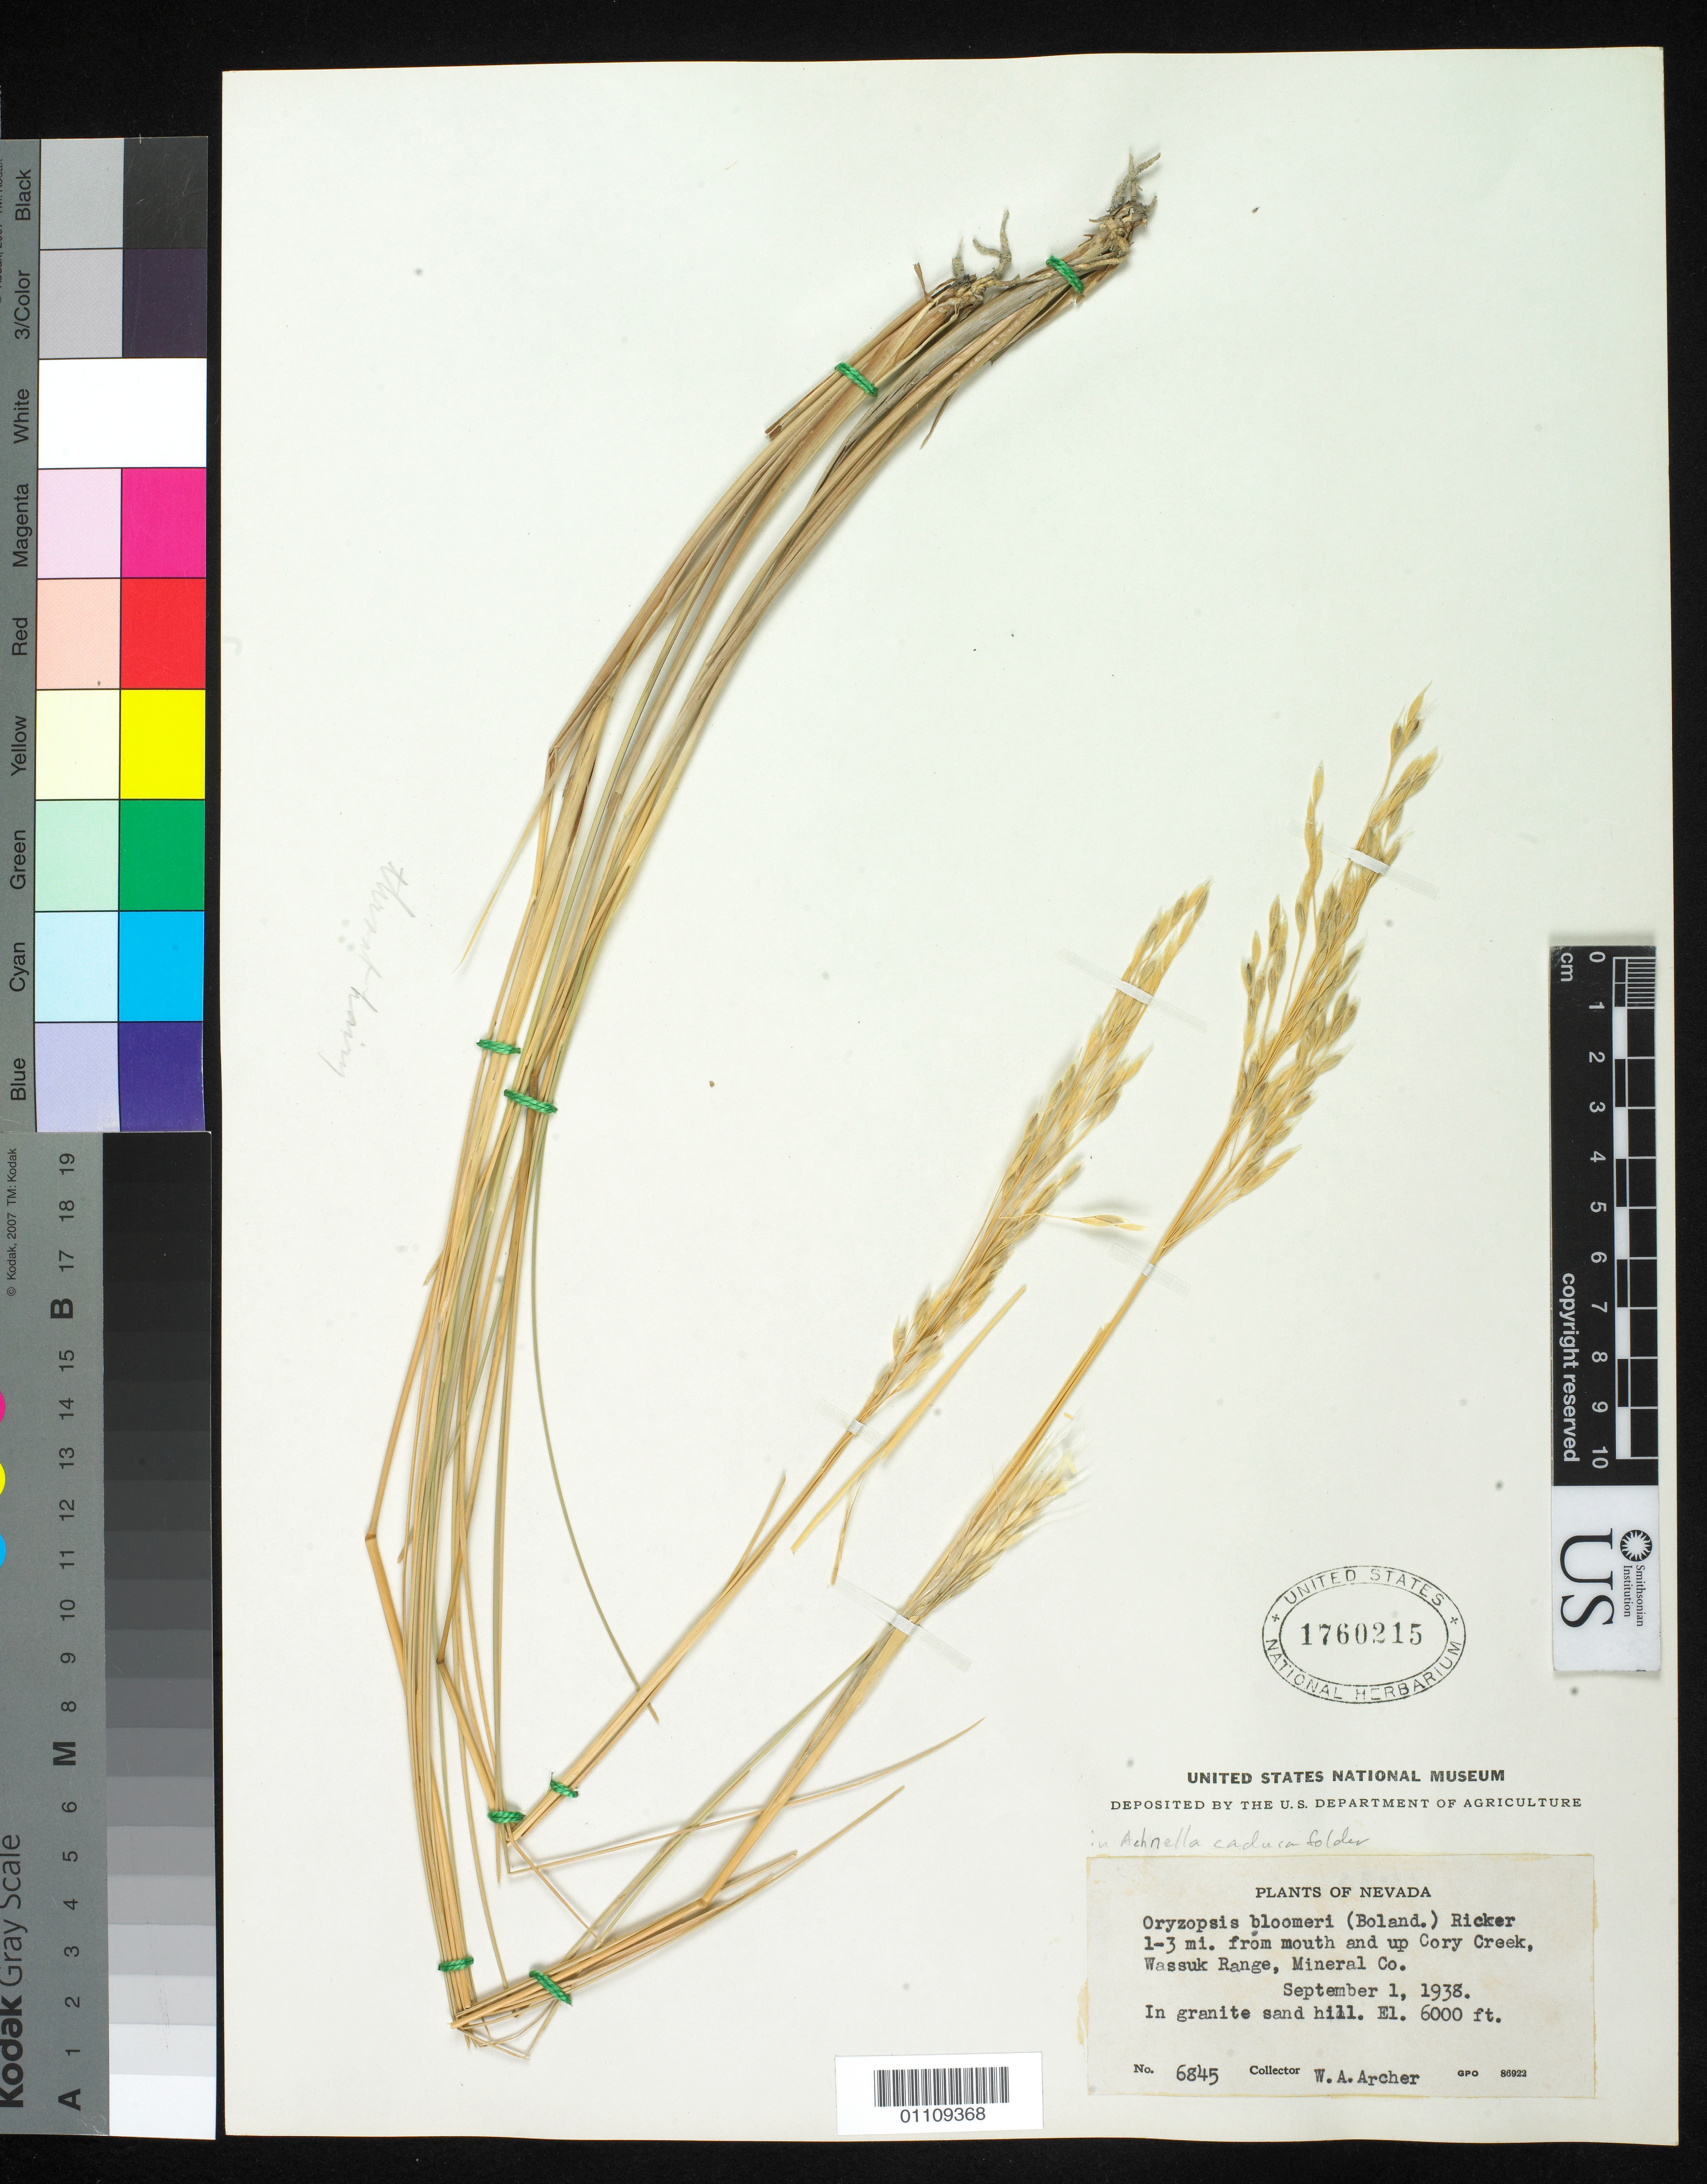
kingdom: Plantae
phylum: Tracheophyta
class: Liliopsida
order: Poales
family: Poaceae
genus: Achnella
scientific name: x Achnella caduca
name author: (W.J. Beal) Barkworth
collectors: W. A. Archer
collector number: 6845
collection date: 1938-09-01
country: United States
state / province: Nevada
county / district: Mineral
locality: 1-3 mi. from mouth and up Cory Creek, Wassuk Range.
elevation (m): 1829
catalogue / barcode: US 1760215